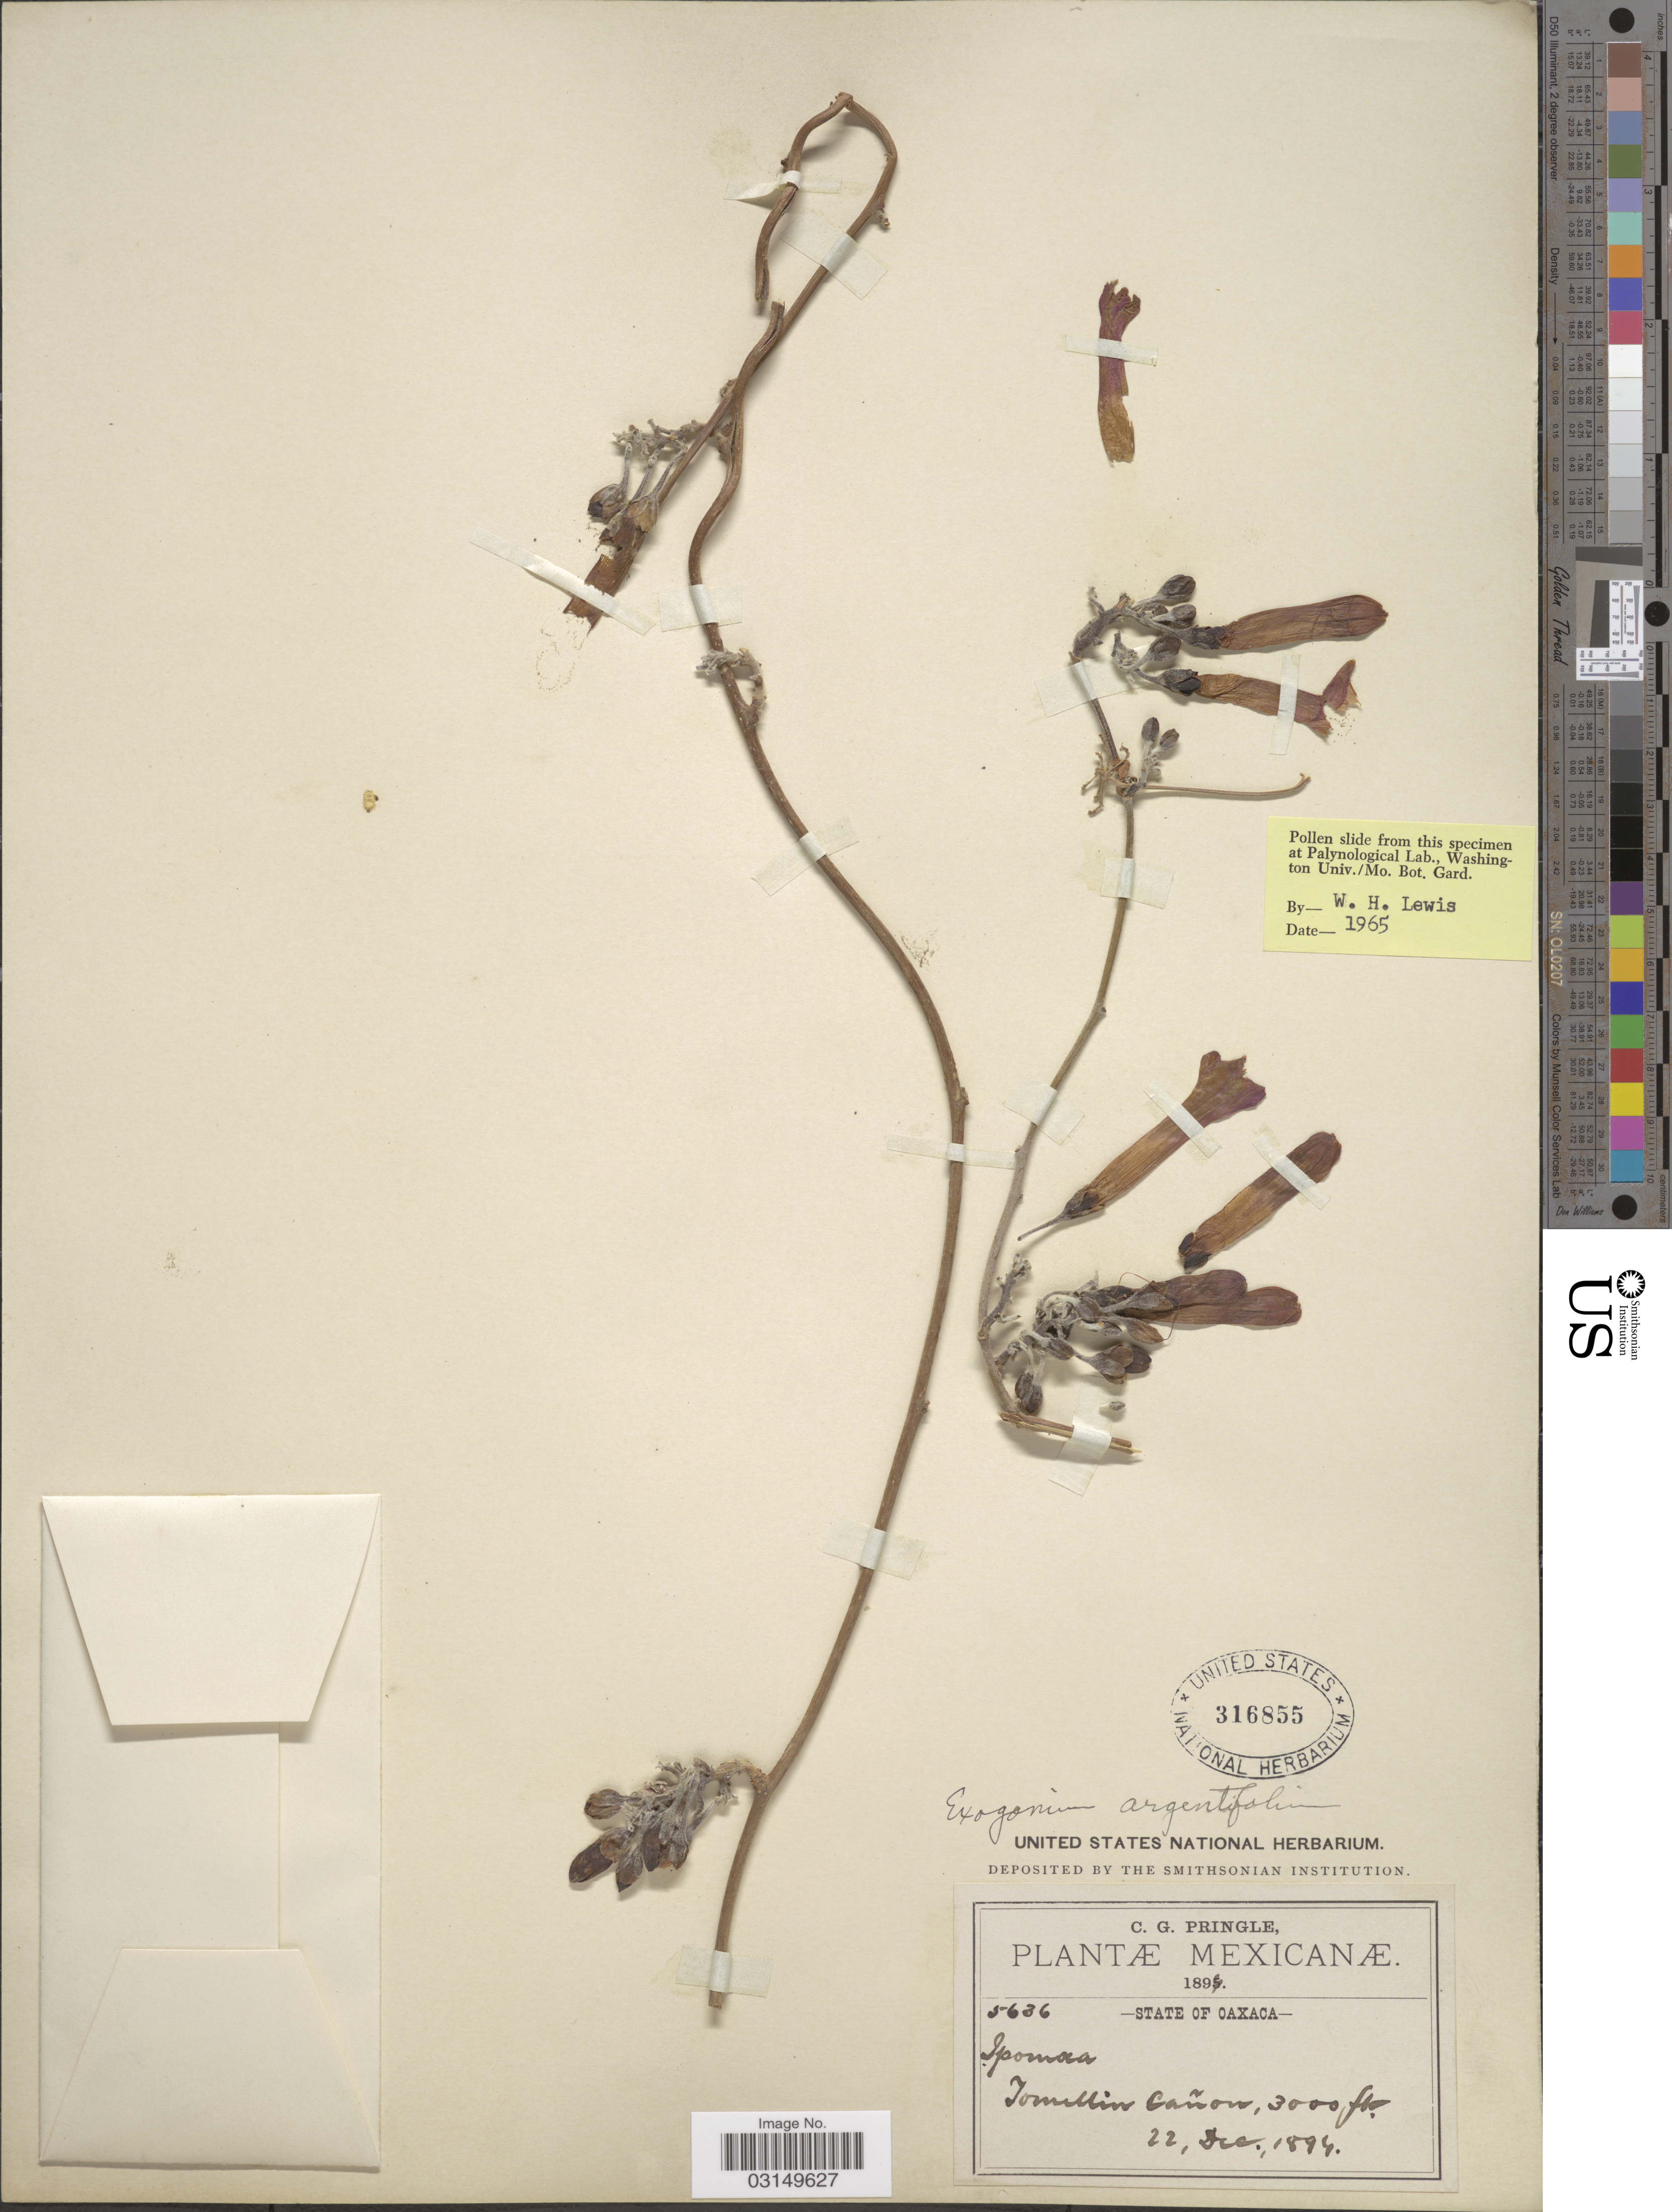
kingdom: Plantae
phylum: Tracheophyta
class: Magnoliopsida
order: Solanales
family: Convolvulaceae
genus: Ipomoea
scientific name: Ipomoea argentifolia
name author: A. Rich.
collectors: C. G. Pringle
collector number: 5636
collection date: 1894-12-22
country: Mexico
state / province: Oaxaca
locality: Tomellin Cañon.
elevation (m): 914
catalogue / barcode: US 316855